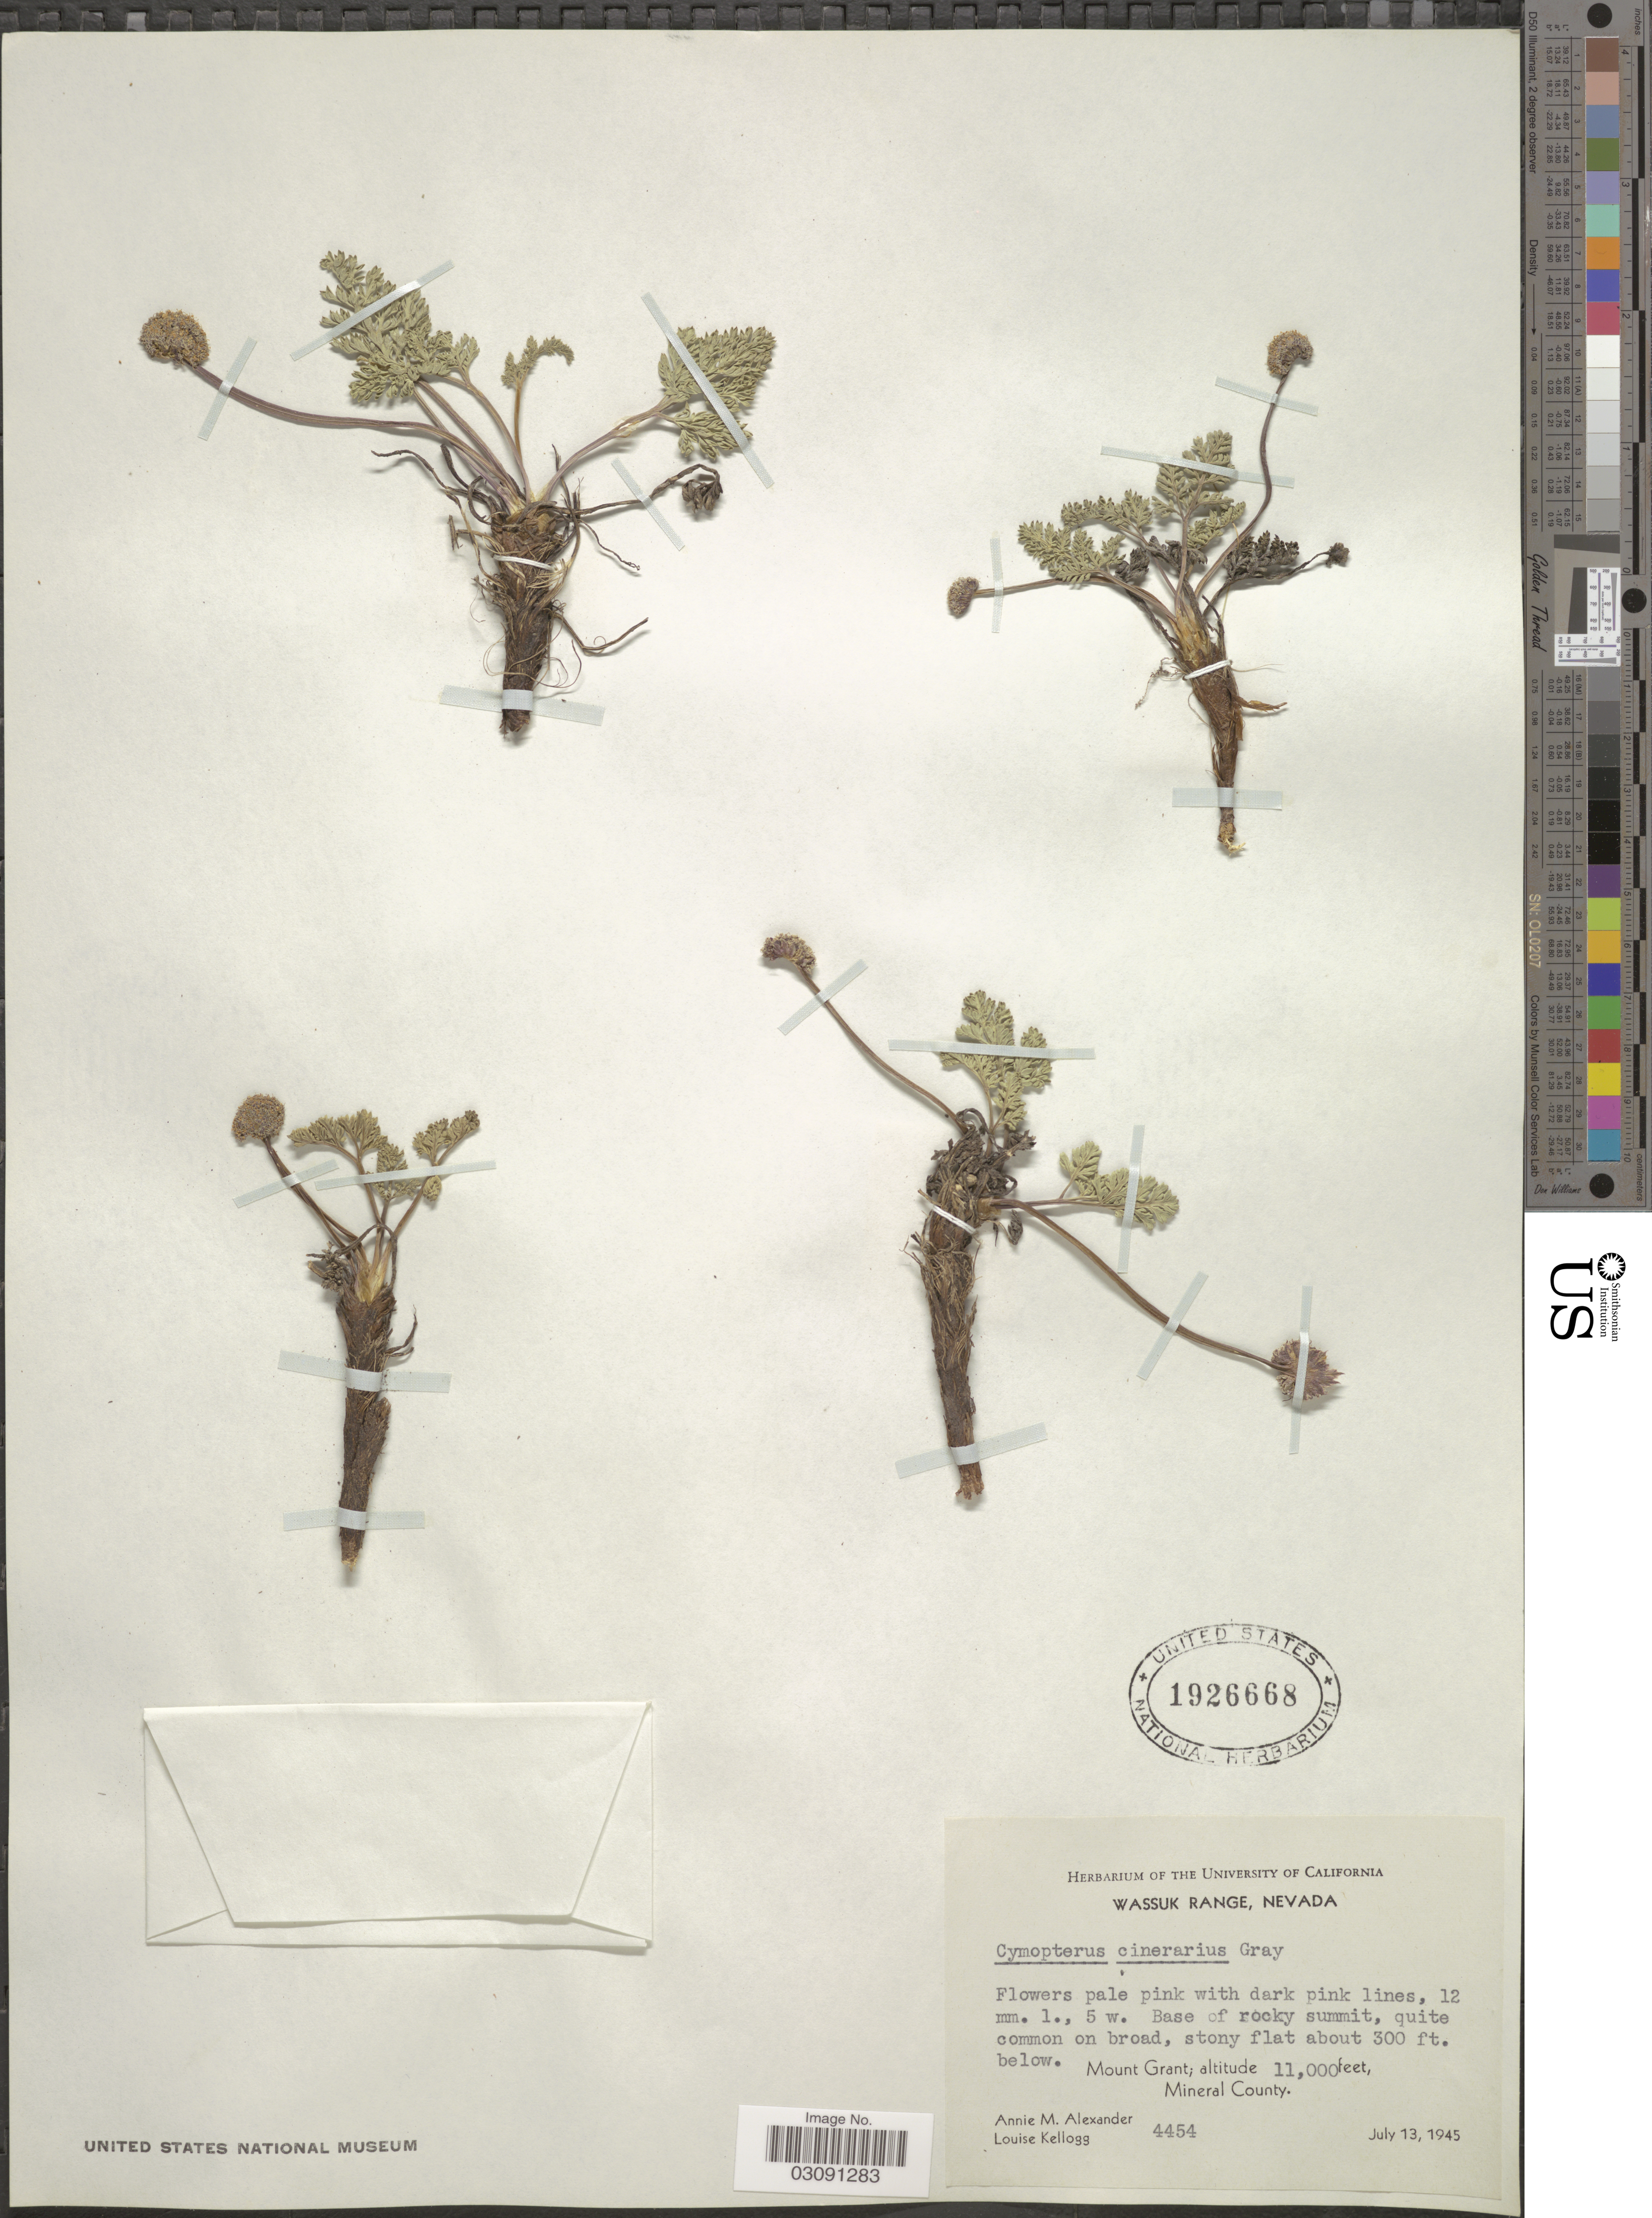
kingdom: Plantae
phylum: Tracheophyta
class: Magnoliopsida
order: Apiales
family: Apiaceae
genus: Cymopterus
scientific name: Cymopterus cinerarius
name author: A. Gray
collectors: A. M. Alexander & L. Kellog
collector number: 4454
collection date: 1945-07-13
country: United States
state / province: Nevada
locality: Wassuk Range. Base of rocky summit. Mount Grant. Mineral County.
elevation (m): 3353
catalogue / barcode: US 1926668